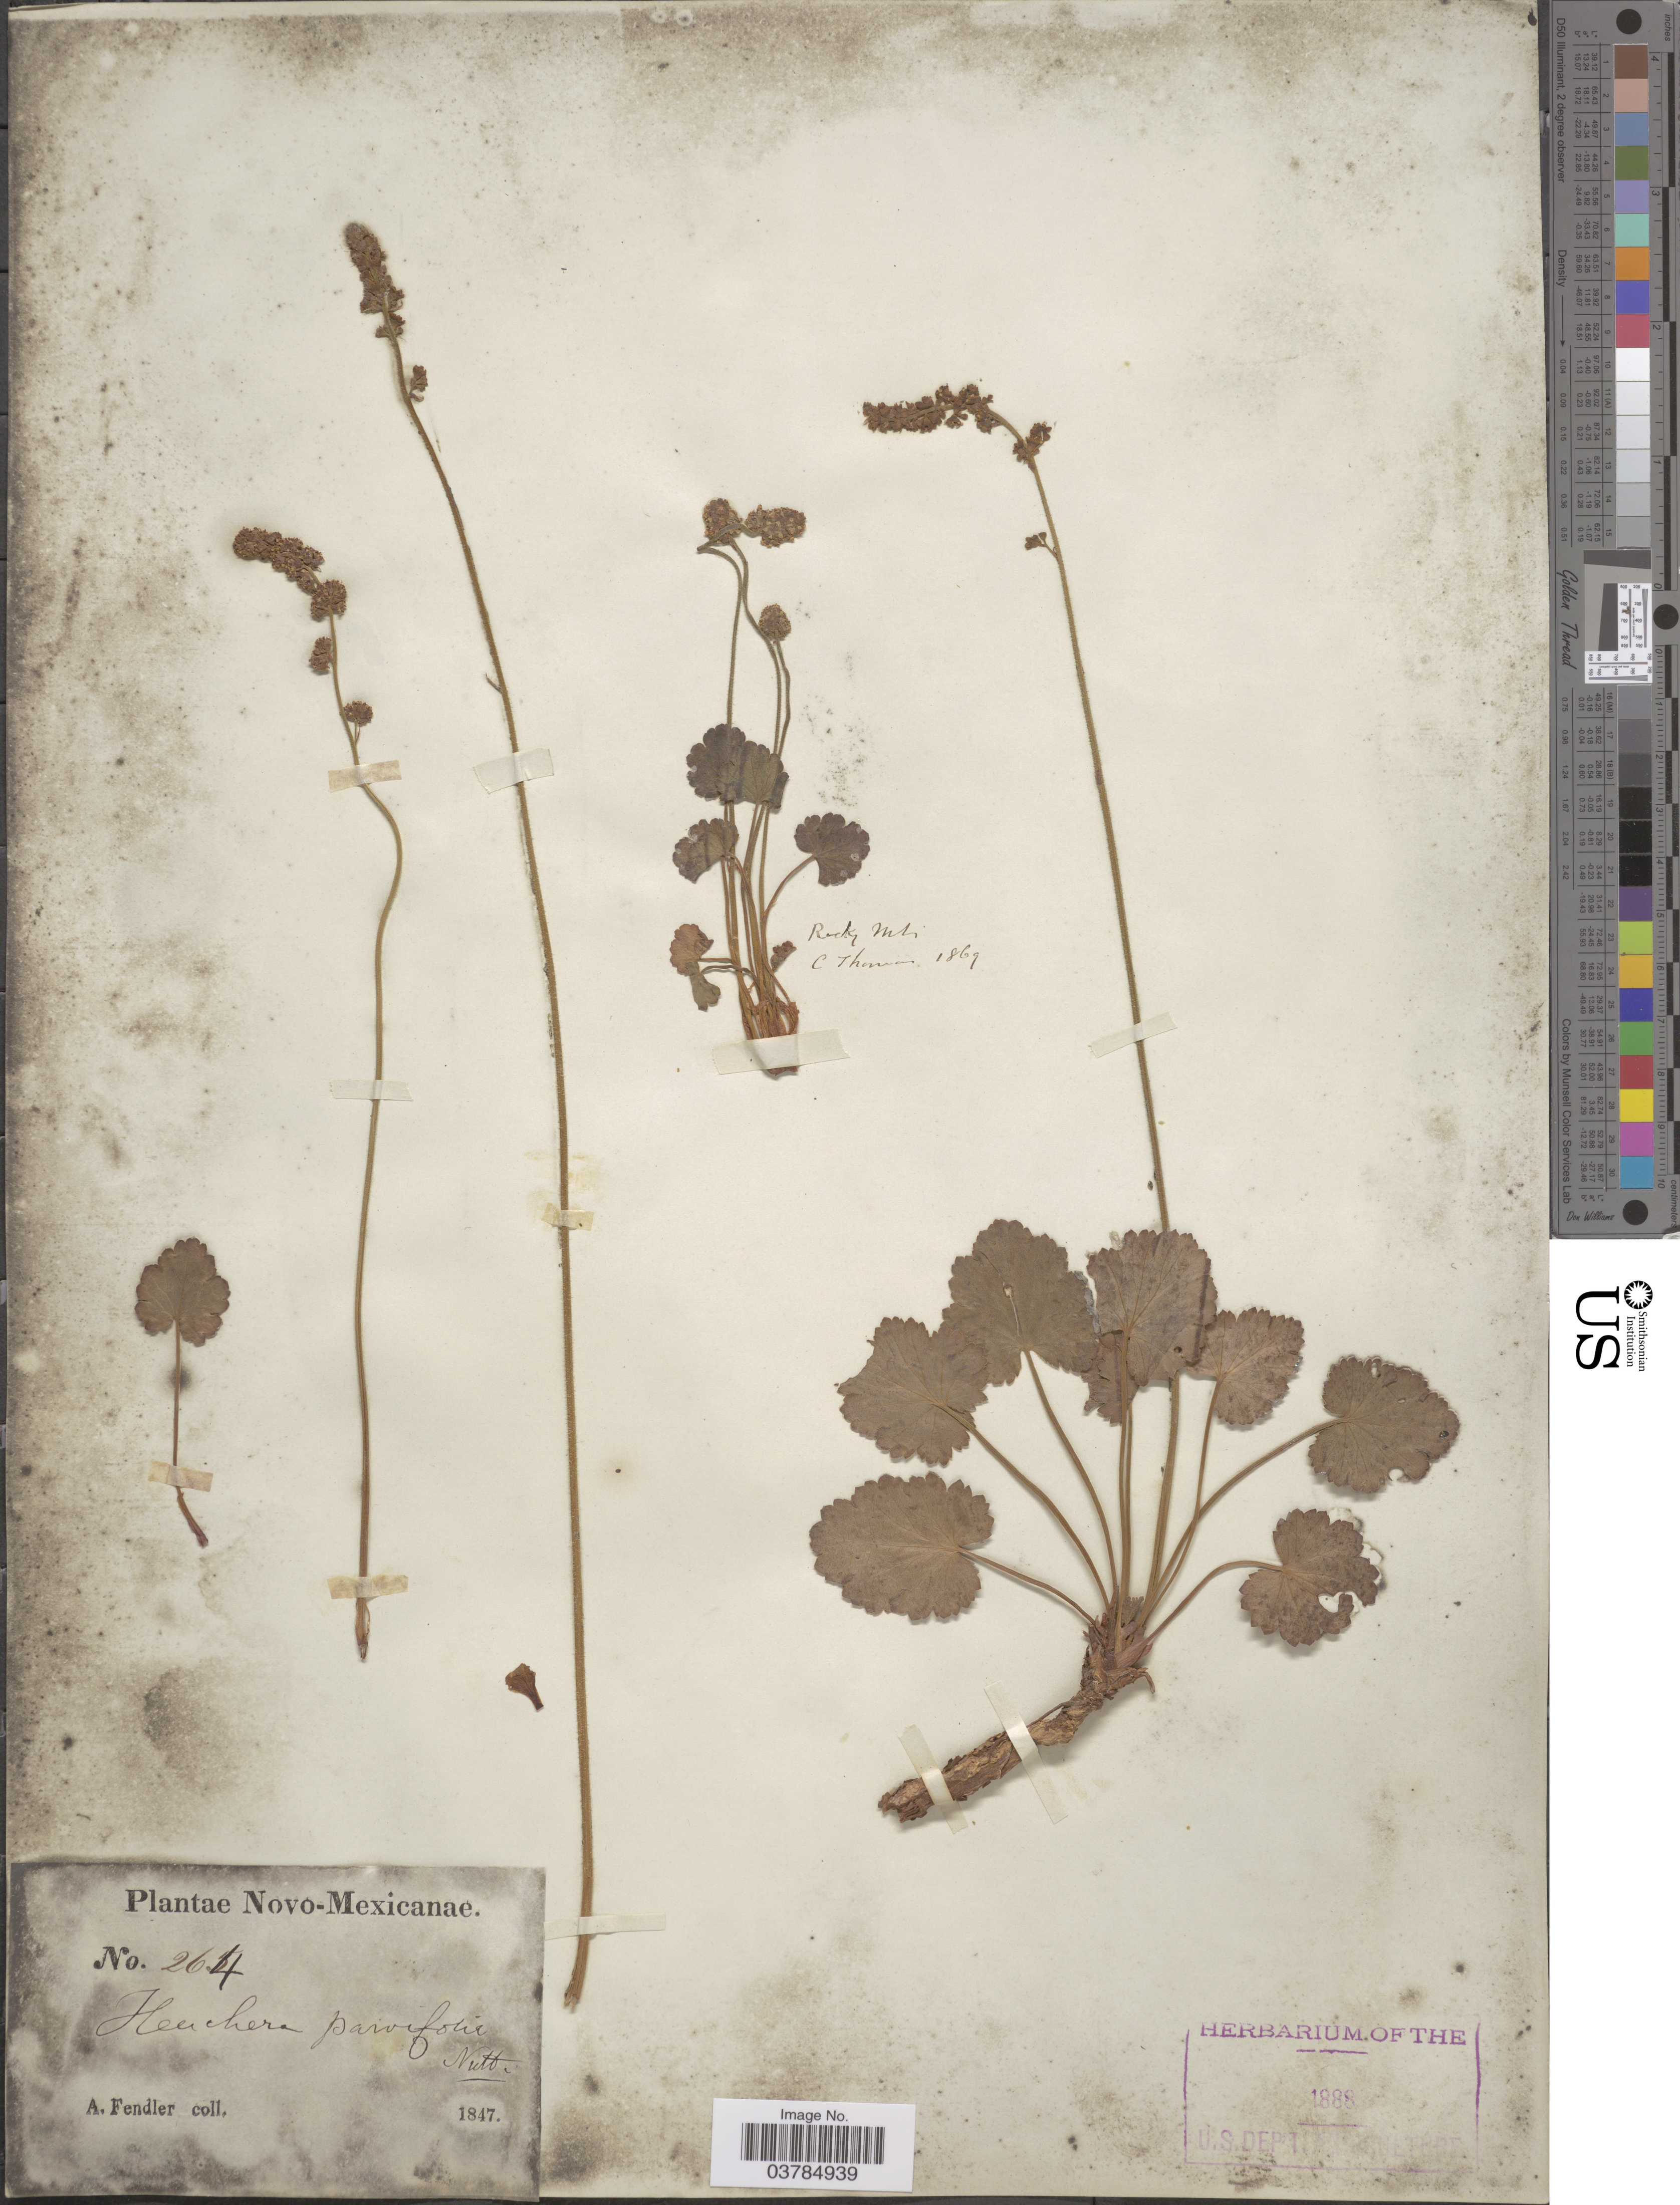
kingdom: Plantae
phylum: Tracheophyta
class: Magnoliopsida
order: Saxifragales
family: Saxifragaceae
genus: Heuchera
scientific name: Heuchera parvifolia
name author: Nutt.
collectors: A. Fendler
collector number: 264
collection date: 1847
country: United States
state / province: New Mexico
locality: Novo-Mexicanae.